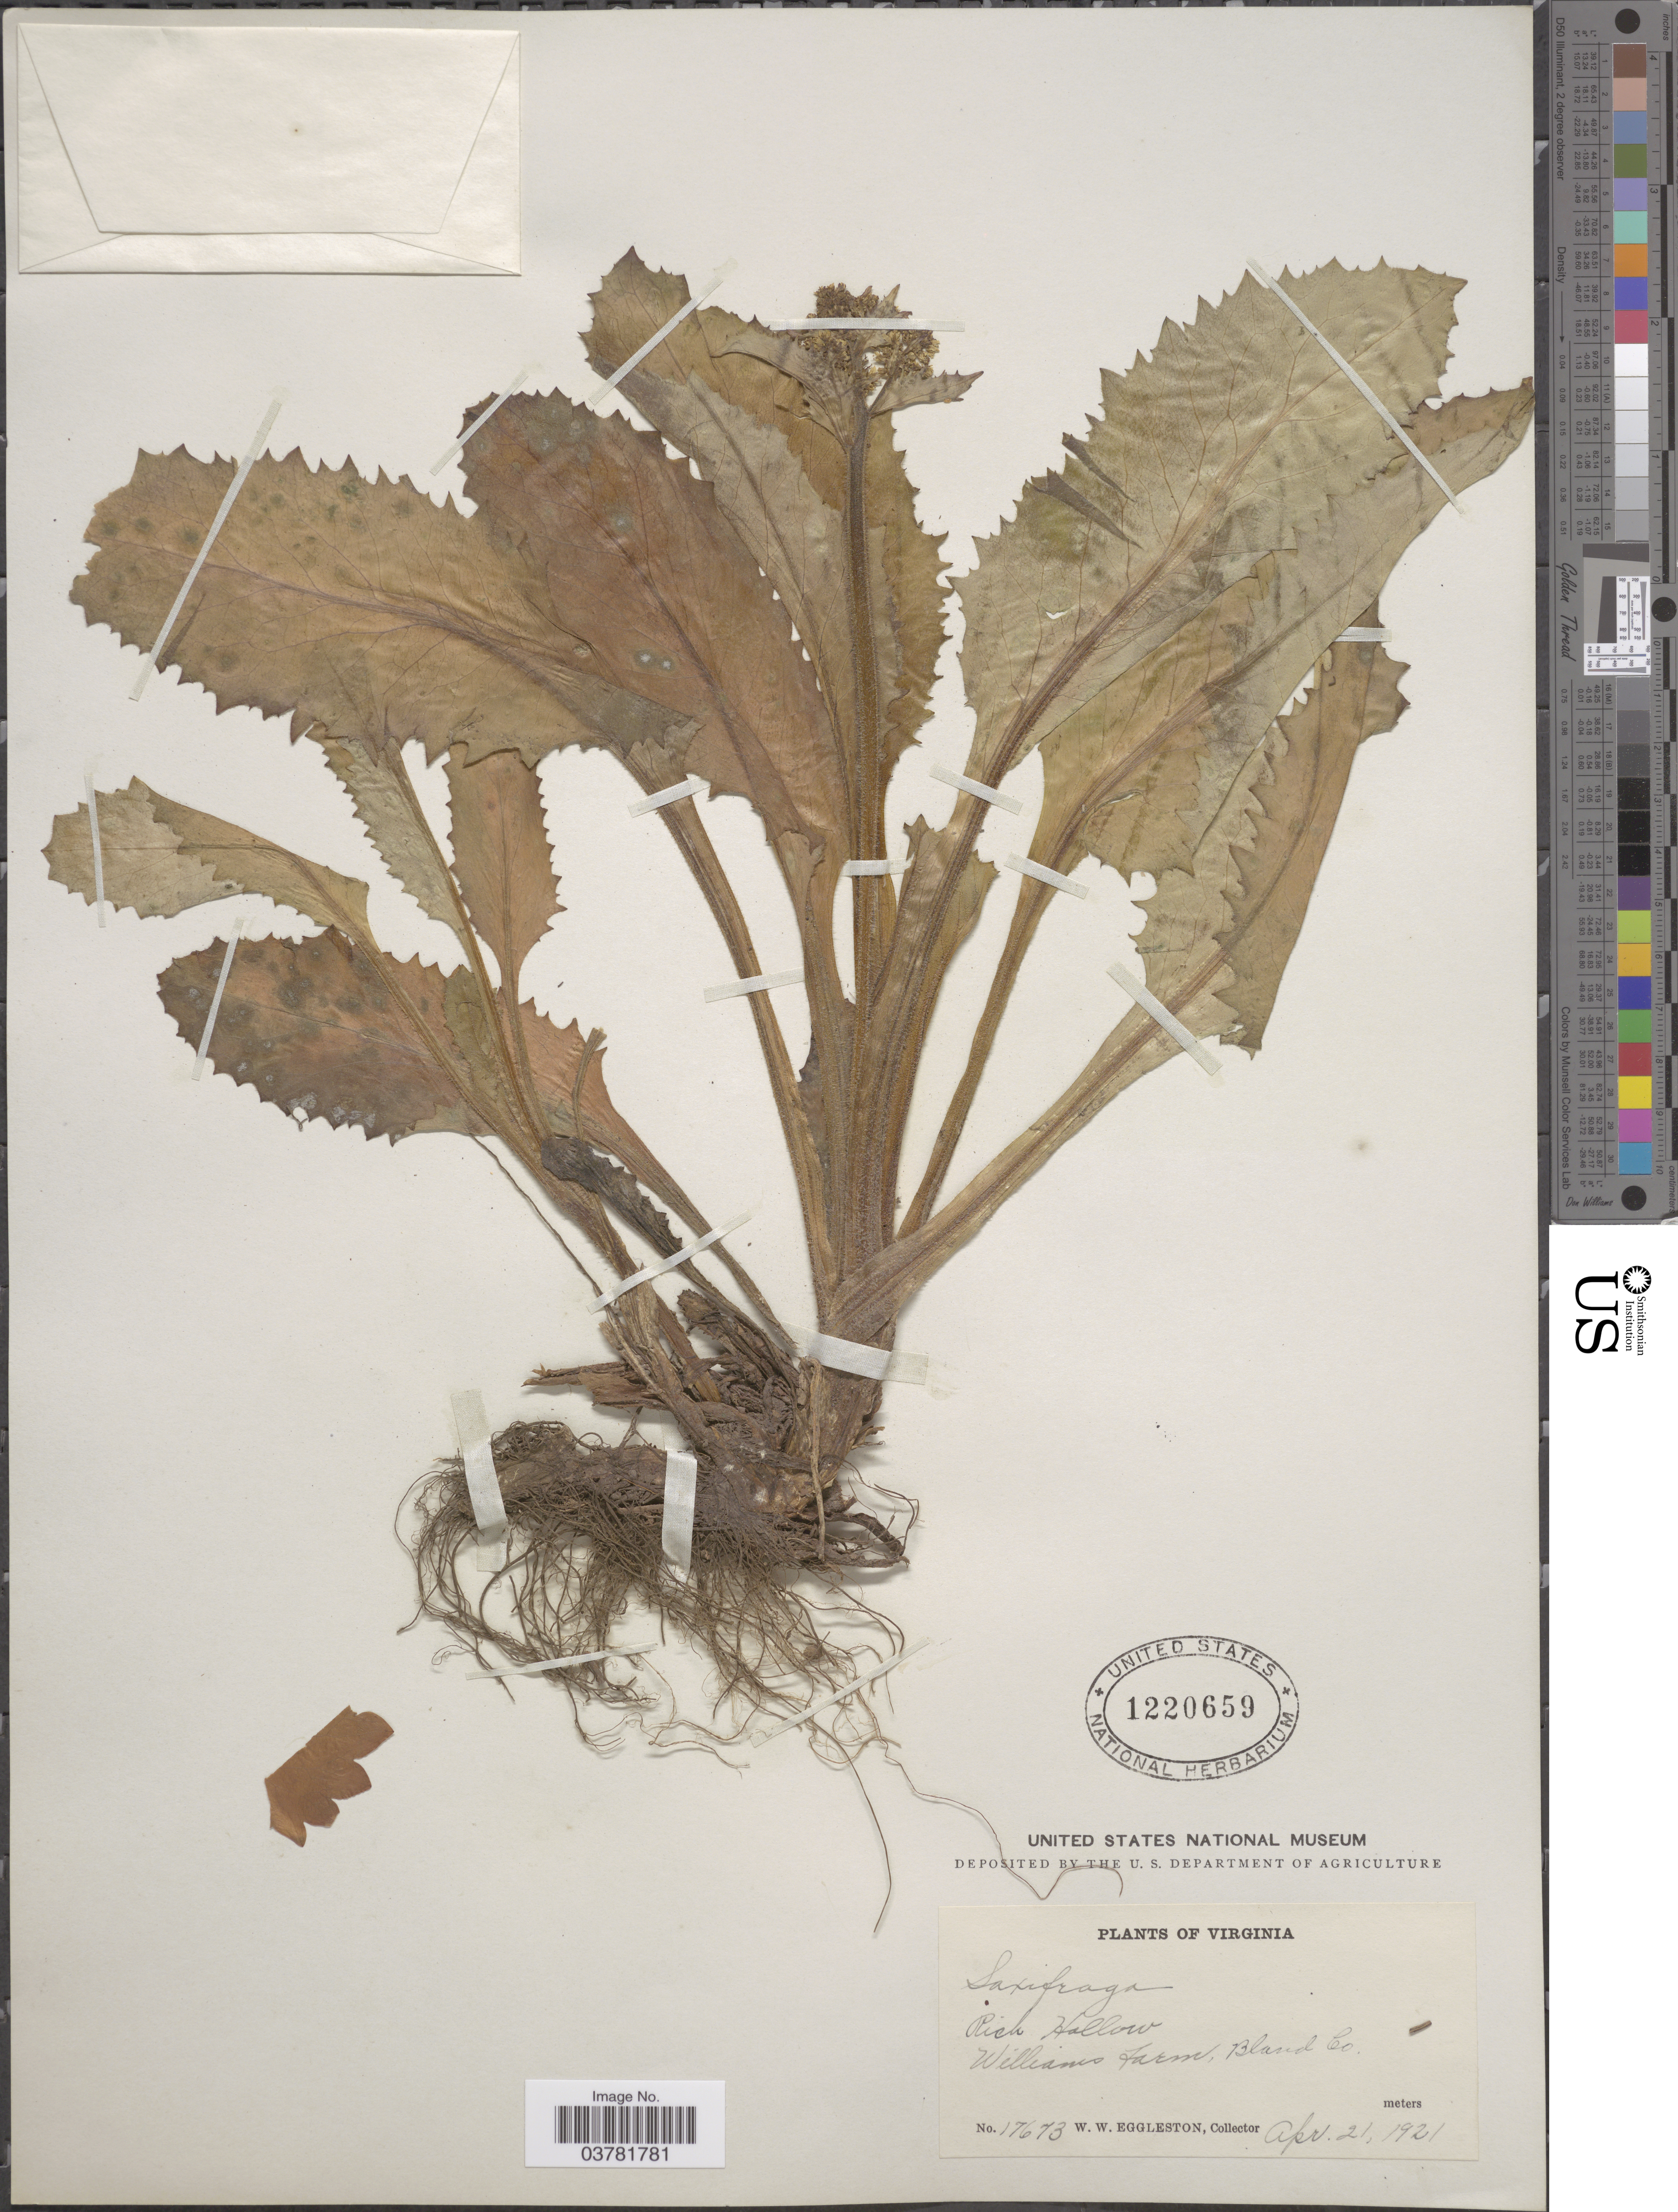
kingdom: Plantae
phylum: Tracheophyta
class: Magnoliopsida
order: Saxifragales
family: Saxifragaceae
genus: Saxifraga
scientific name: Saxifraga sp.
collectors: W. W. Eggleston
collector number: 17673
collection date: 1921-04-21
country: United States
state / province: Virginia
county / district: Bland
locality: Rich Hollow. Williams farm, Bland Co.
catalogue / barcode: US 1220659